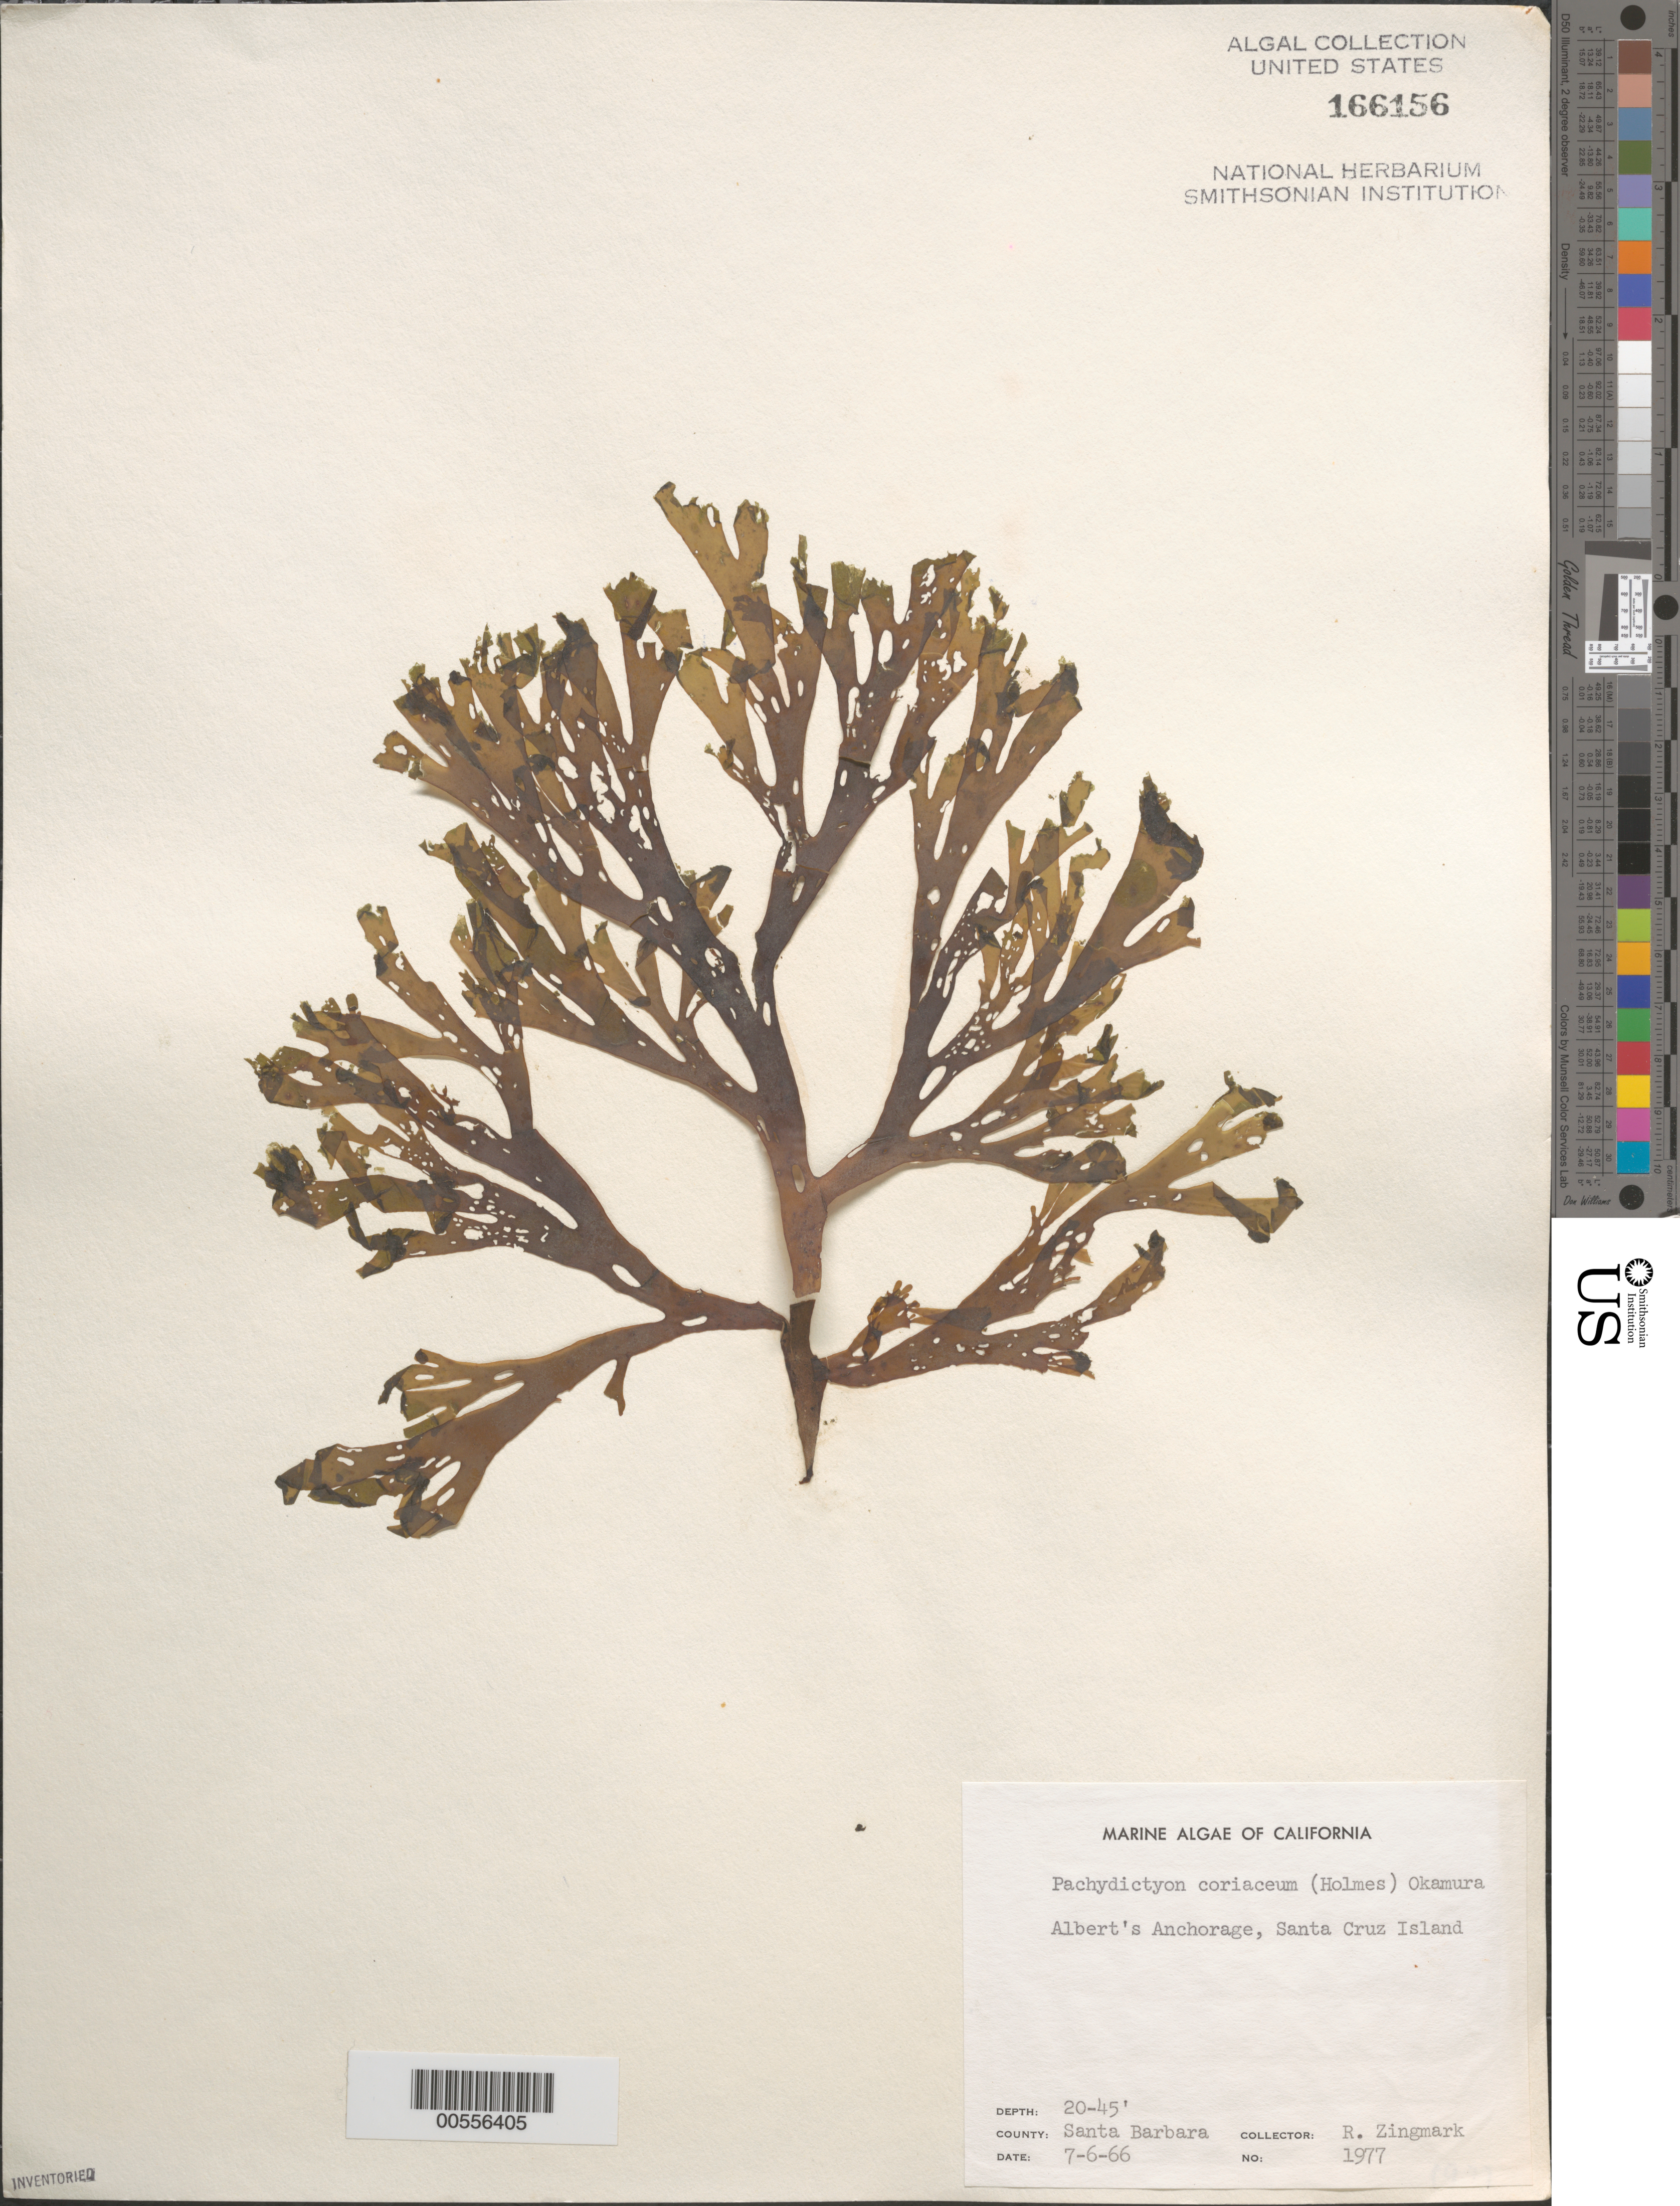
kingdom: Chromista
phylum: Ochrophyta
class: Phaeophyceae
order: Dictyotales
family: Dictyotaceae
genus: Pachydictyon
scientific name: Pachydictyon coriaceum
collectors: R. Zingmark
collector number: Neushul 1977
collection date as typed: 06 Jul 1966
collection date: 1966-07-06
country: United States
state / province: California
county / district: Santa Barbara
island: Santa Cruz Island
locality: Albert's Anchorage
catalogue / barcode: US 166156